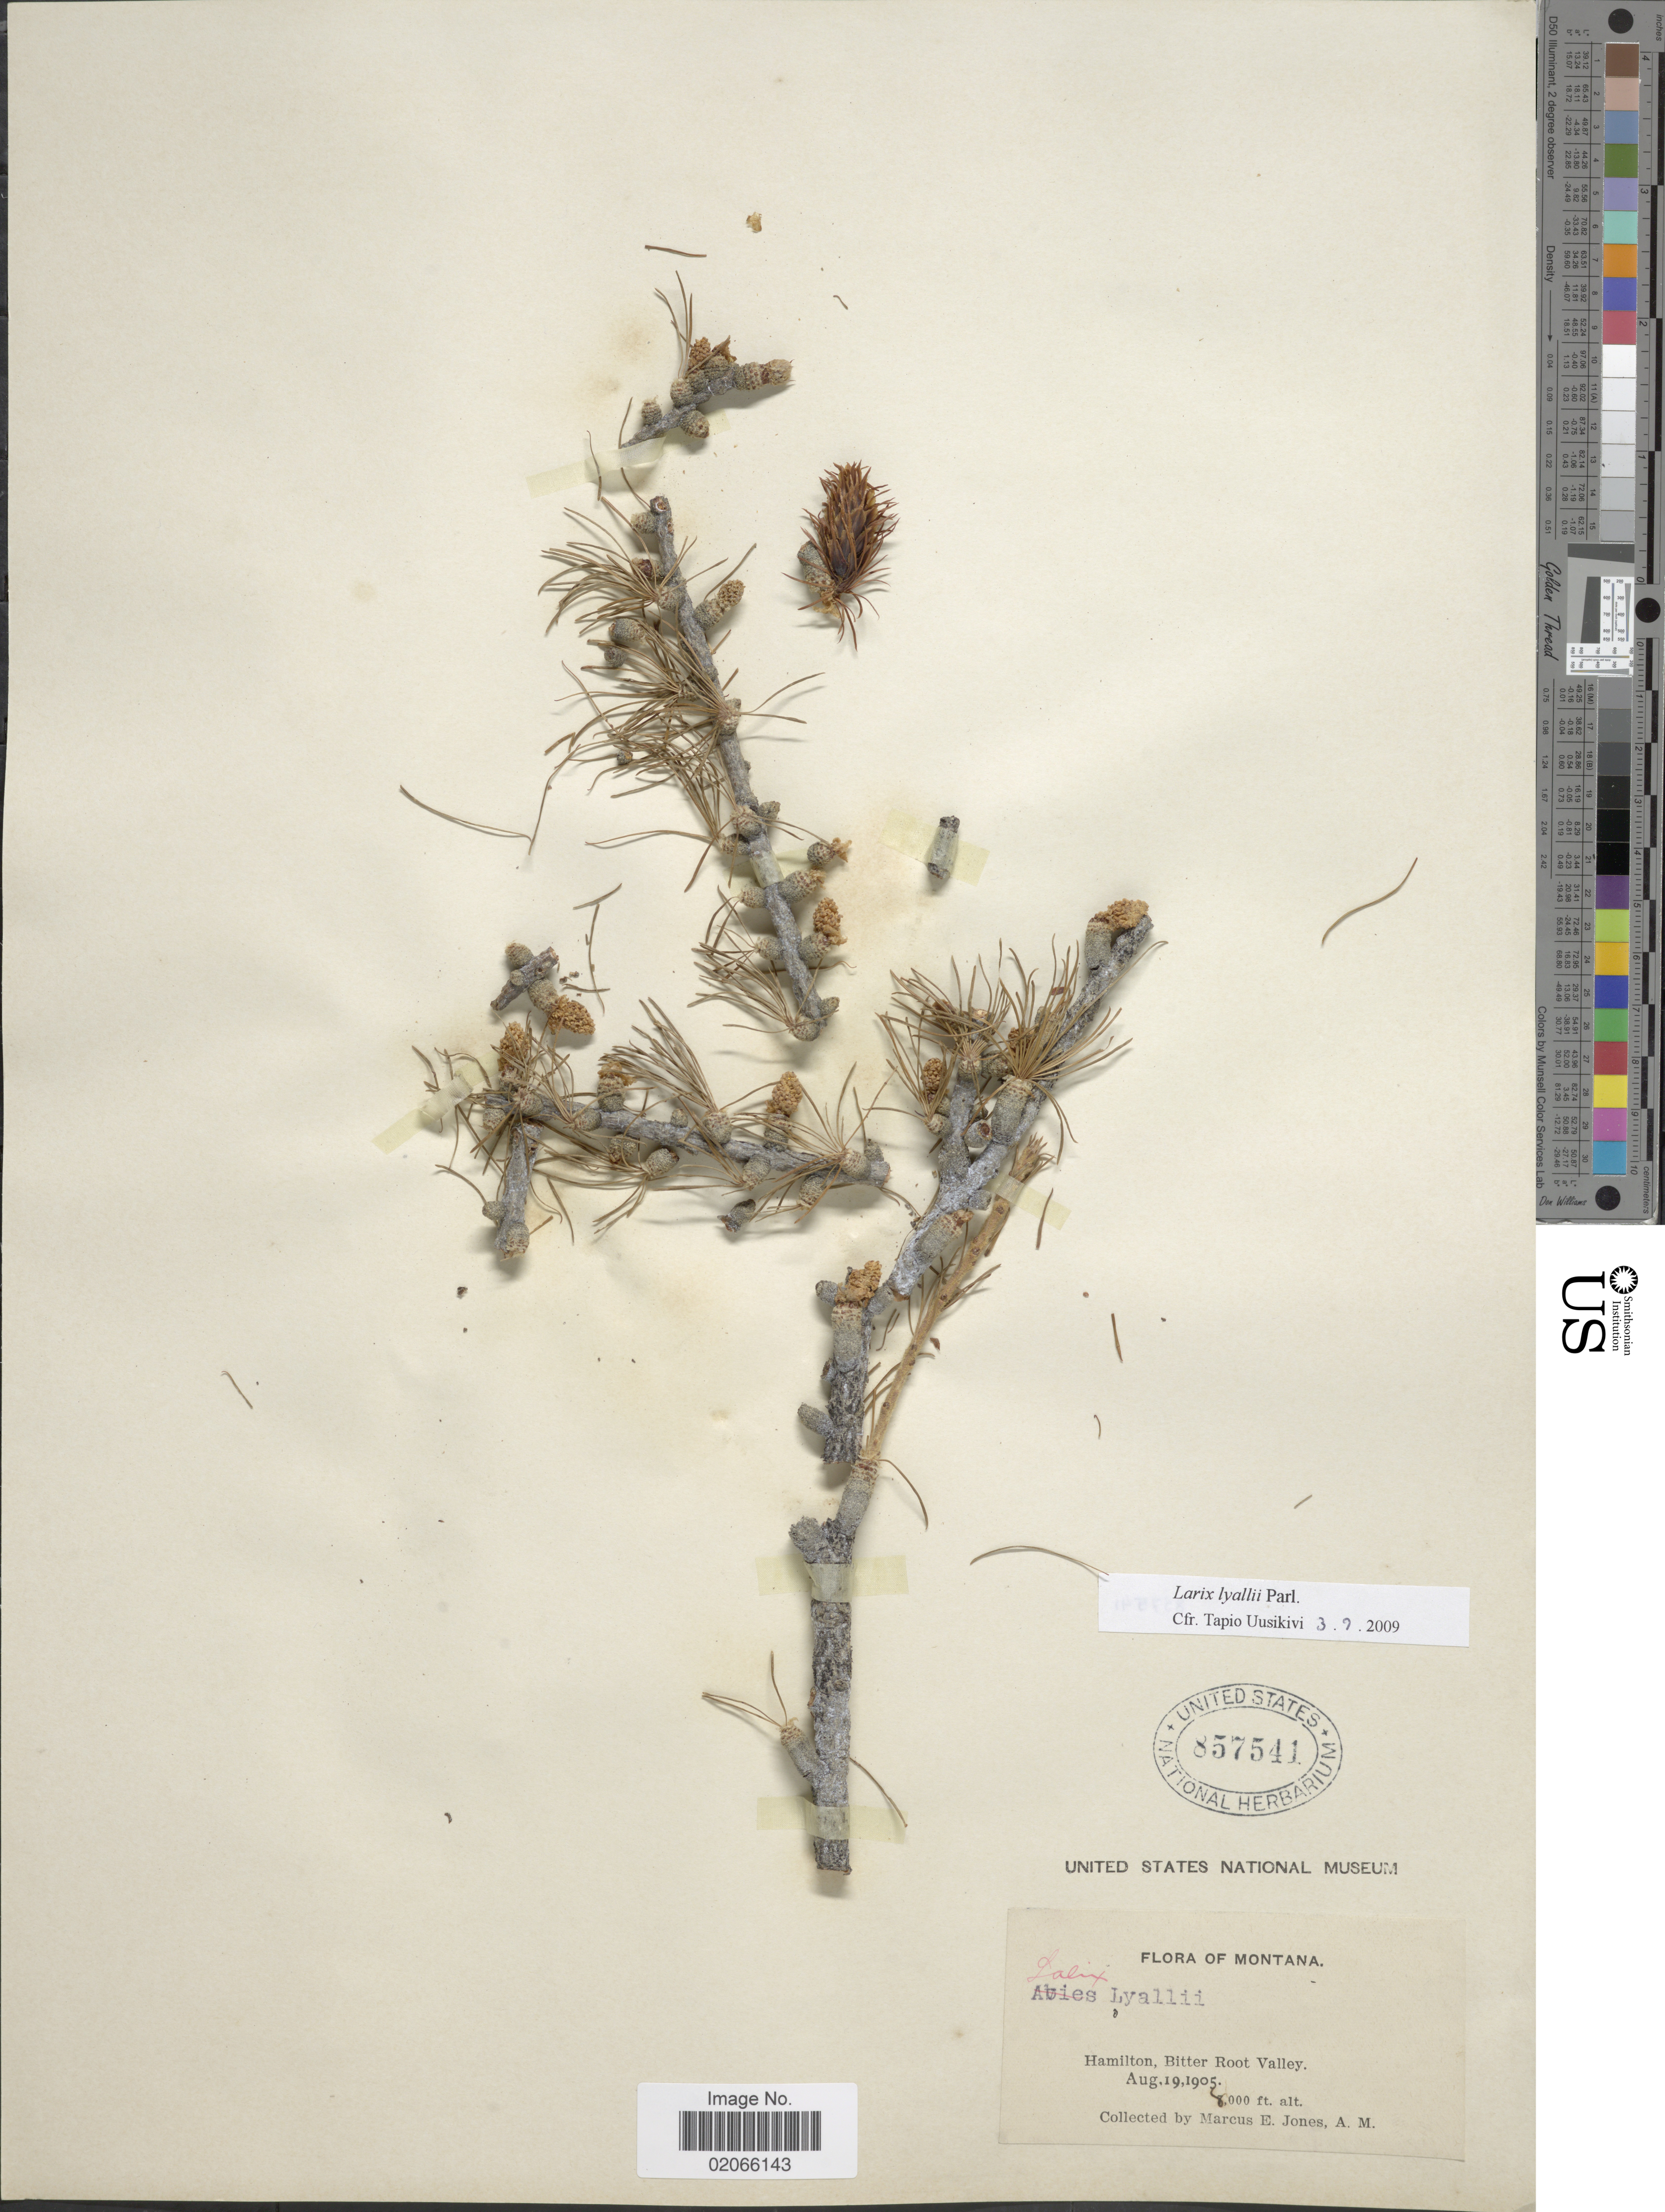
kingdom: Plantae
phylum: Tracheophyta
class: Pinopsida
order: Pinales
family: Pinaceae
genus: Larix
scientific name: Larix lyallii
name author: Parl.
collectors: M. E. Jones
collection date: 1905-08-19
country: United States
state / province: Montana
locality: Montana, Hamilton, Bitter Root Valley .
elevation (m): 2438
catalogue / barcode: US 857541